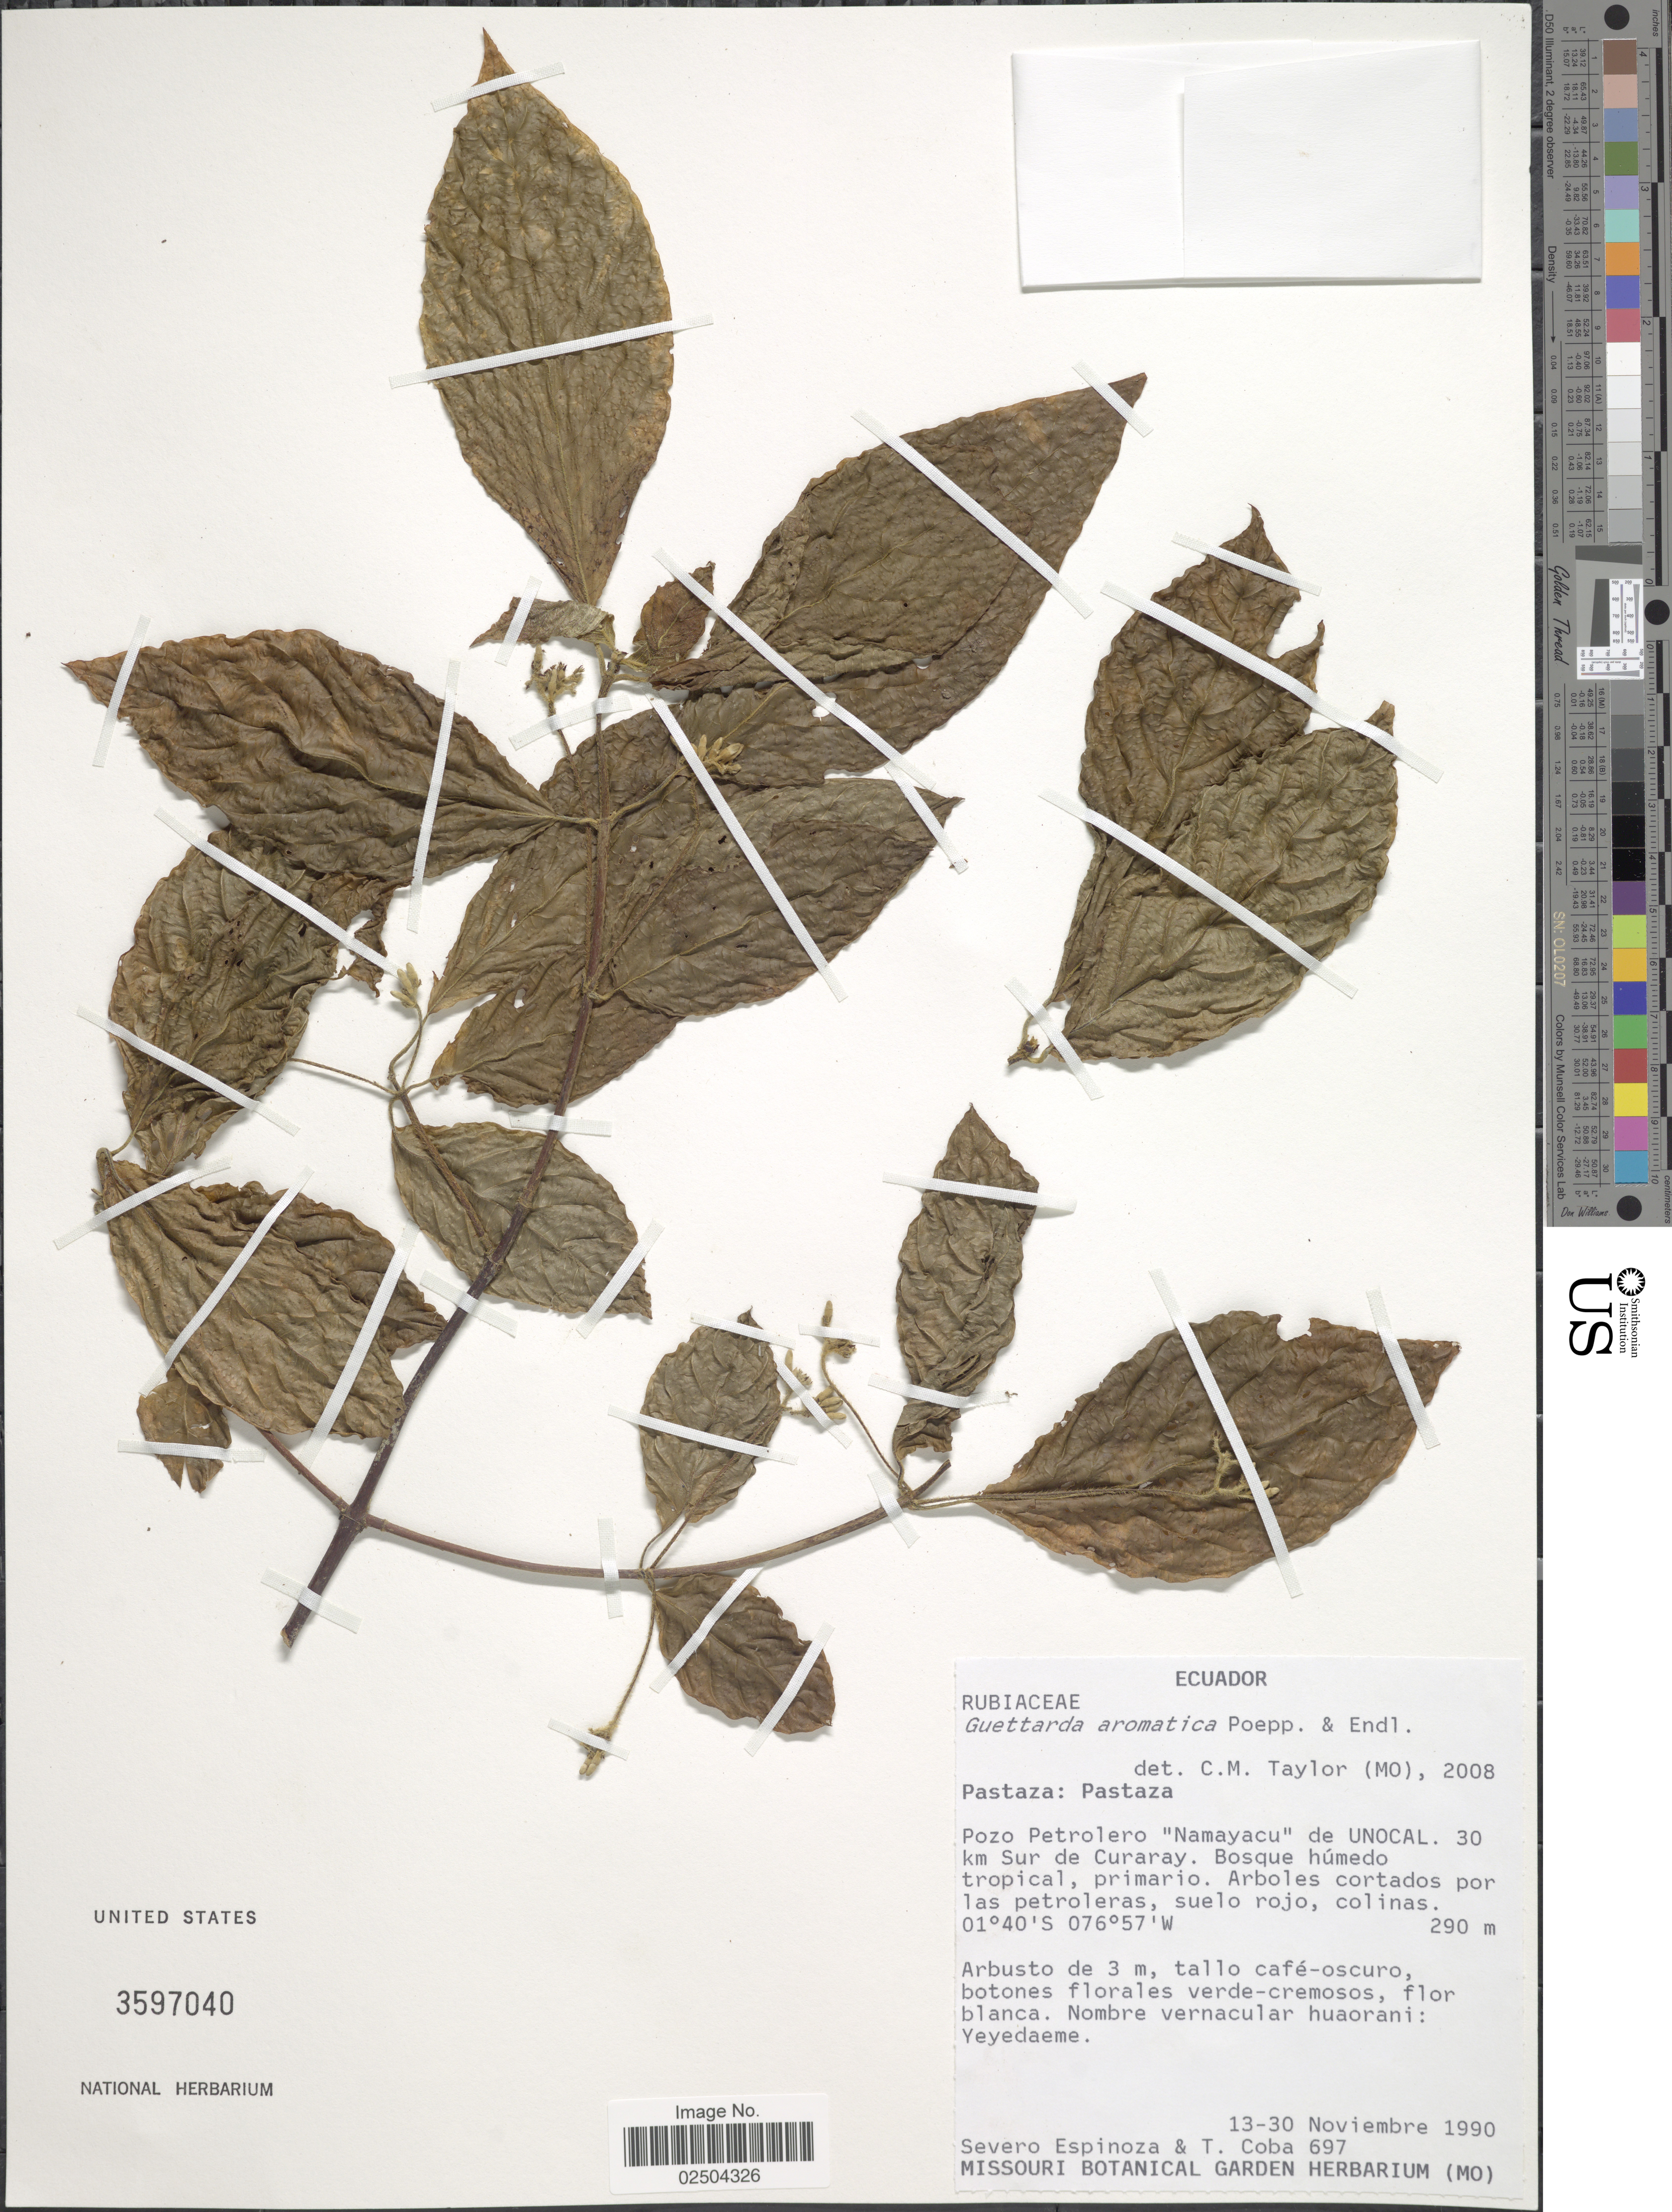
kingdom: Plantae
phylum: Tracheophyta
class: Magnoliopsida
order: Gentianales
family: Rubiaceae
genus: Guettarda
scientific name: Guettarda aromatica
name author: Poepp. & Endl.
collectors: S. Espinoza & T. Coba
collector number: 697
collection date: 1990-11-13/1990-11-30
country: Ecuador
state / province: Pastaza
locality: Pastaza: Pastaza, Pozo Petrolero "Namayacu"de Unocal, 30 km Sur de Curaray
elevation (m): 290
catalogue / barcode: US 3597040